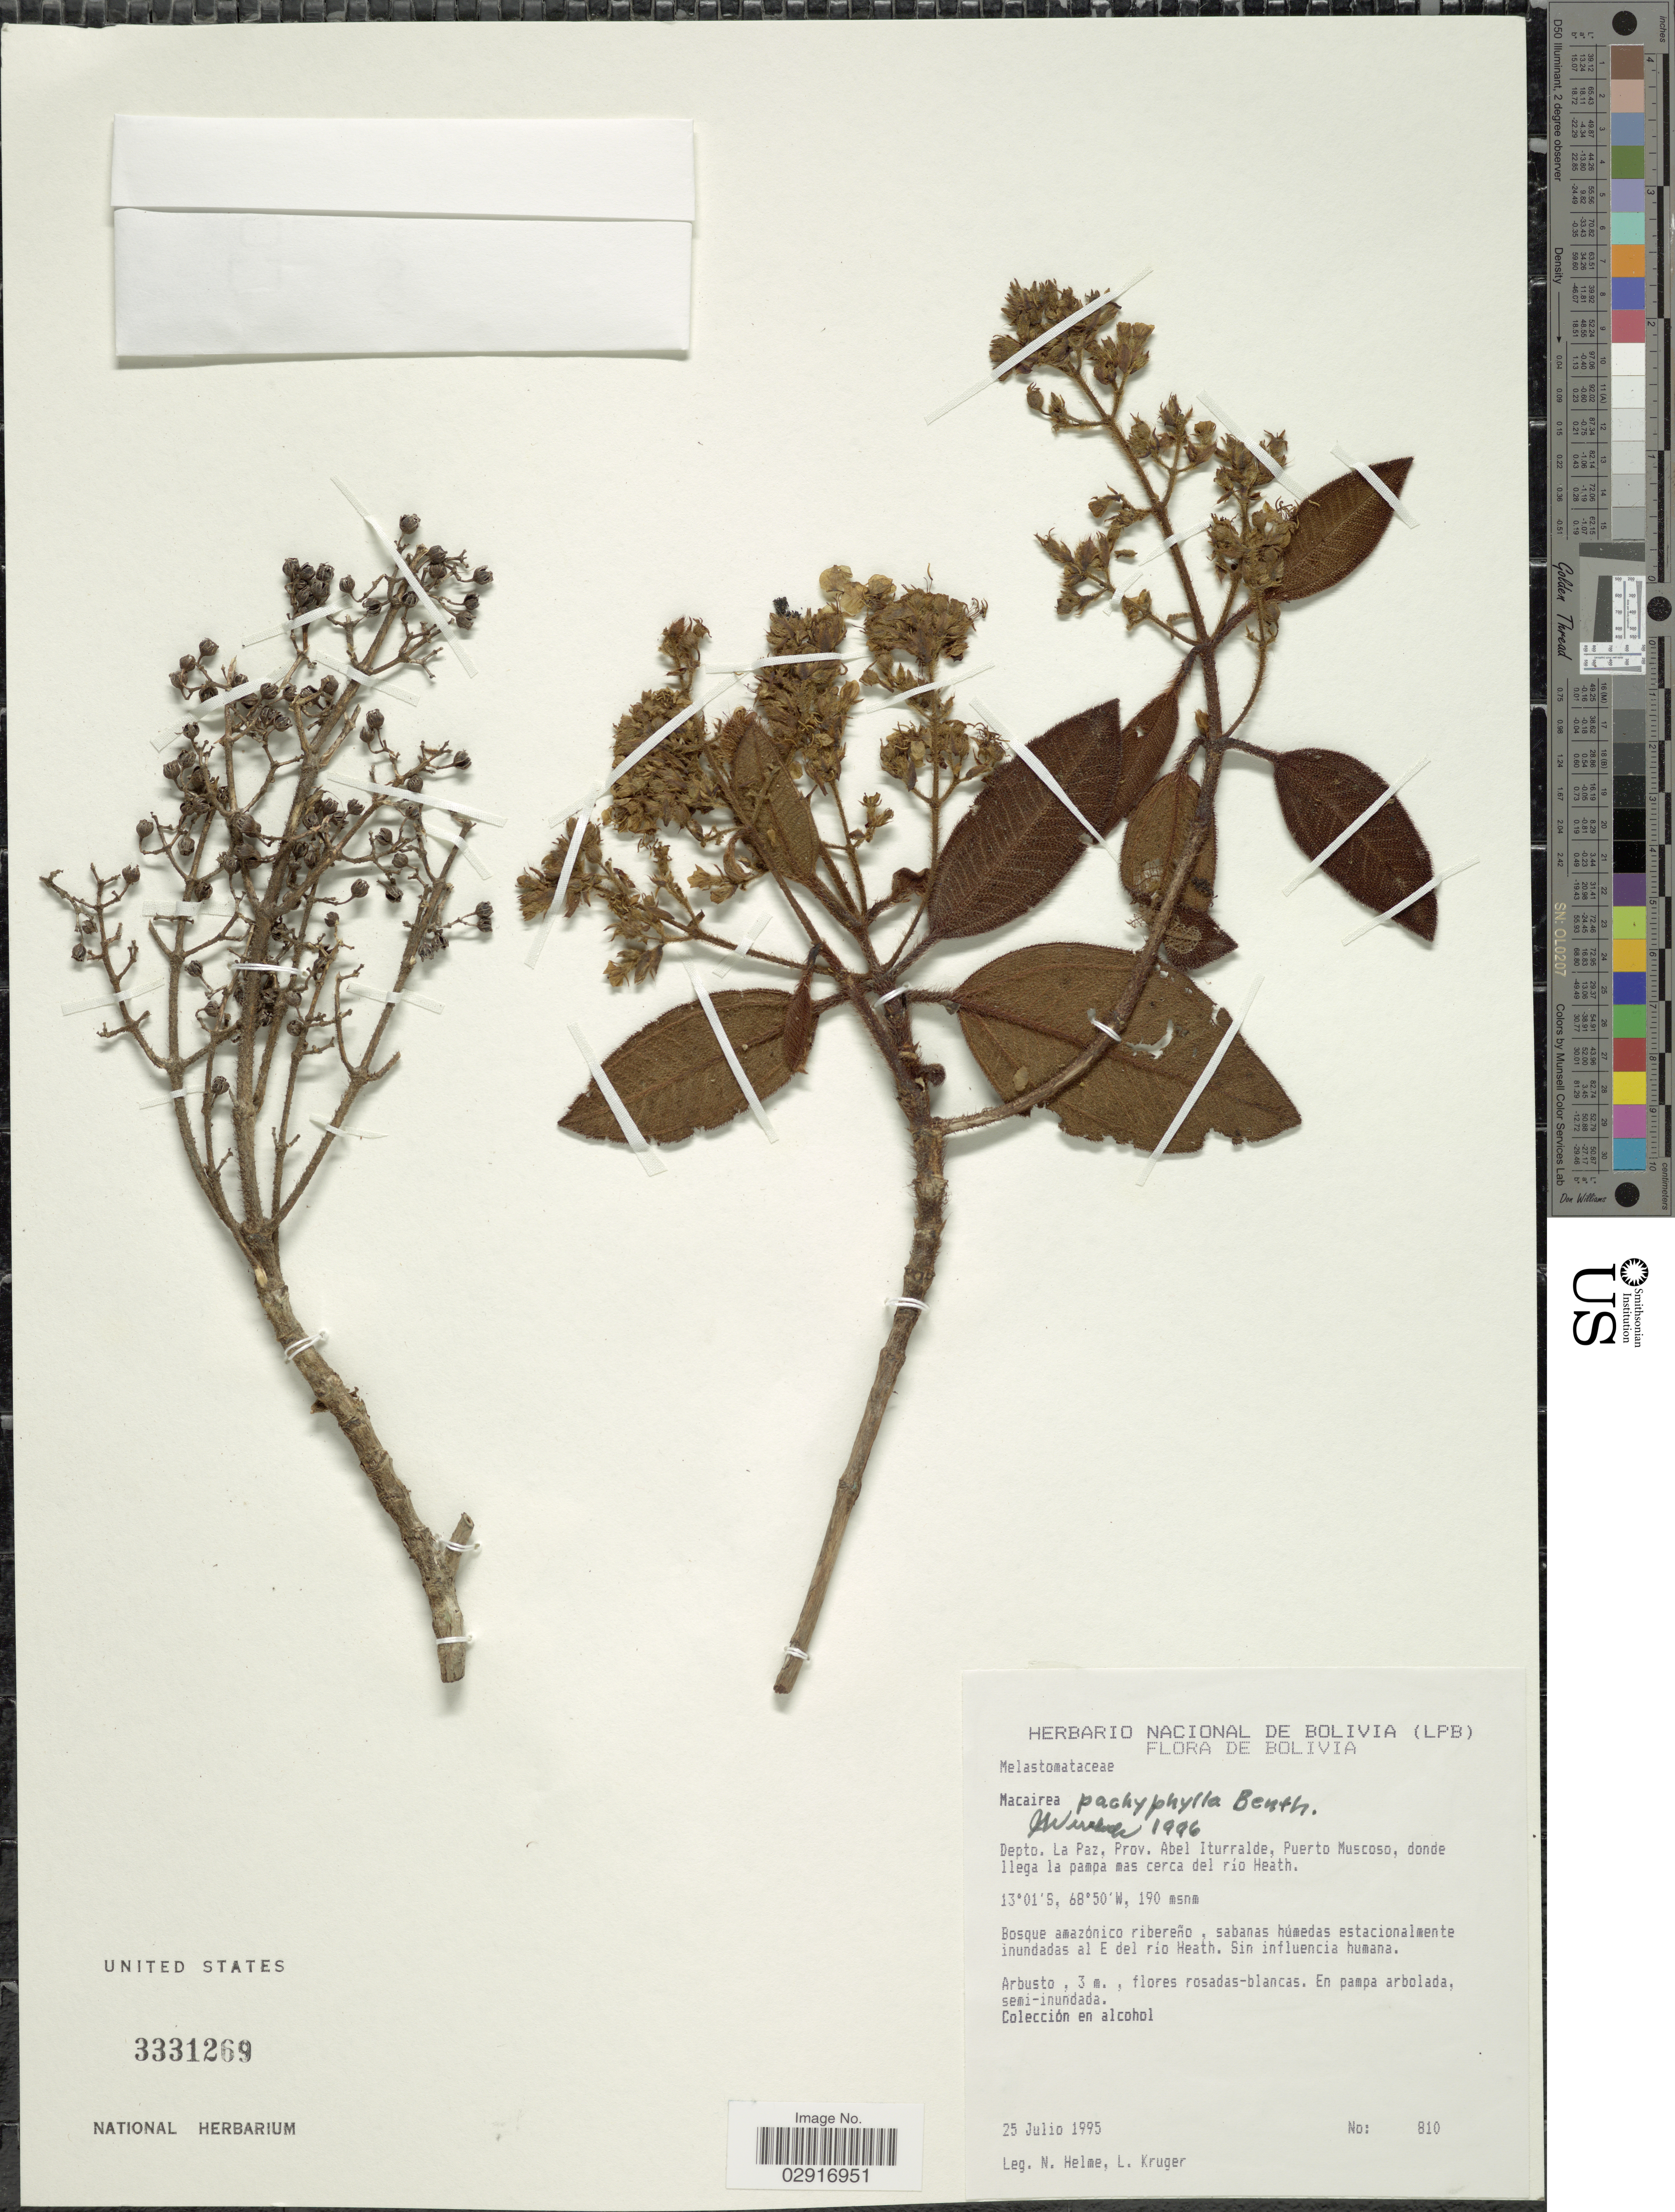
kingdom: Plantae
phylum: Tracheophyta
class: Magnoliopsida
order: Myrtales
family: Melastomataceae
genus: Macairea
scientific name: Macairea pachyphylla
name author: Benth.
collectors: N. Helme & L. Kruger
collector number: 810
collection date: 1995-07-25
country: Bolivia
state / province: La Paz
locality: Depto. La Paz, Prov. Abel Iturralde, Puerto Muscoso, donde llega la pampa mas cerca del río Heath.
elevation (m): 190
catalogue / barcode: US 3331269